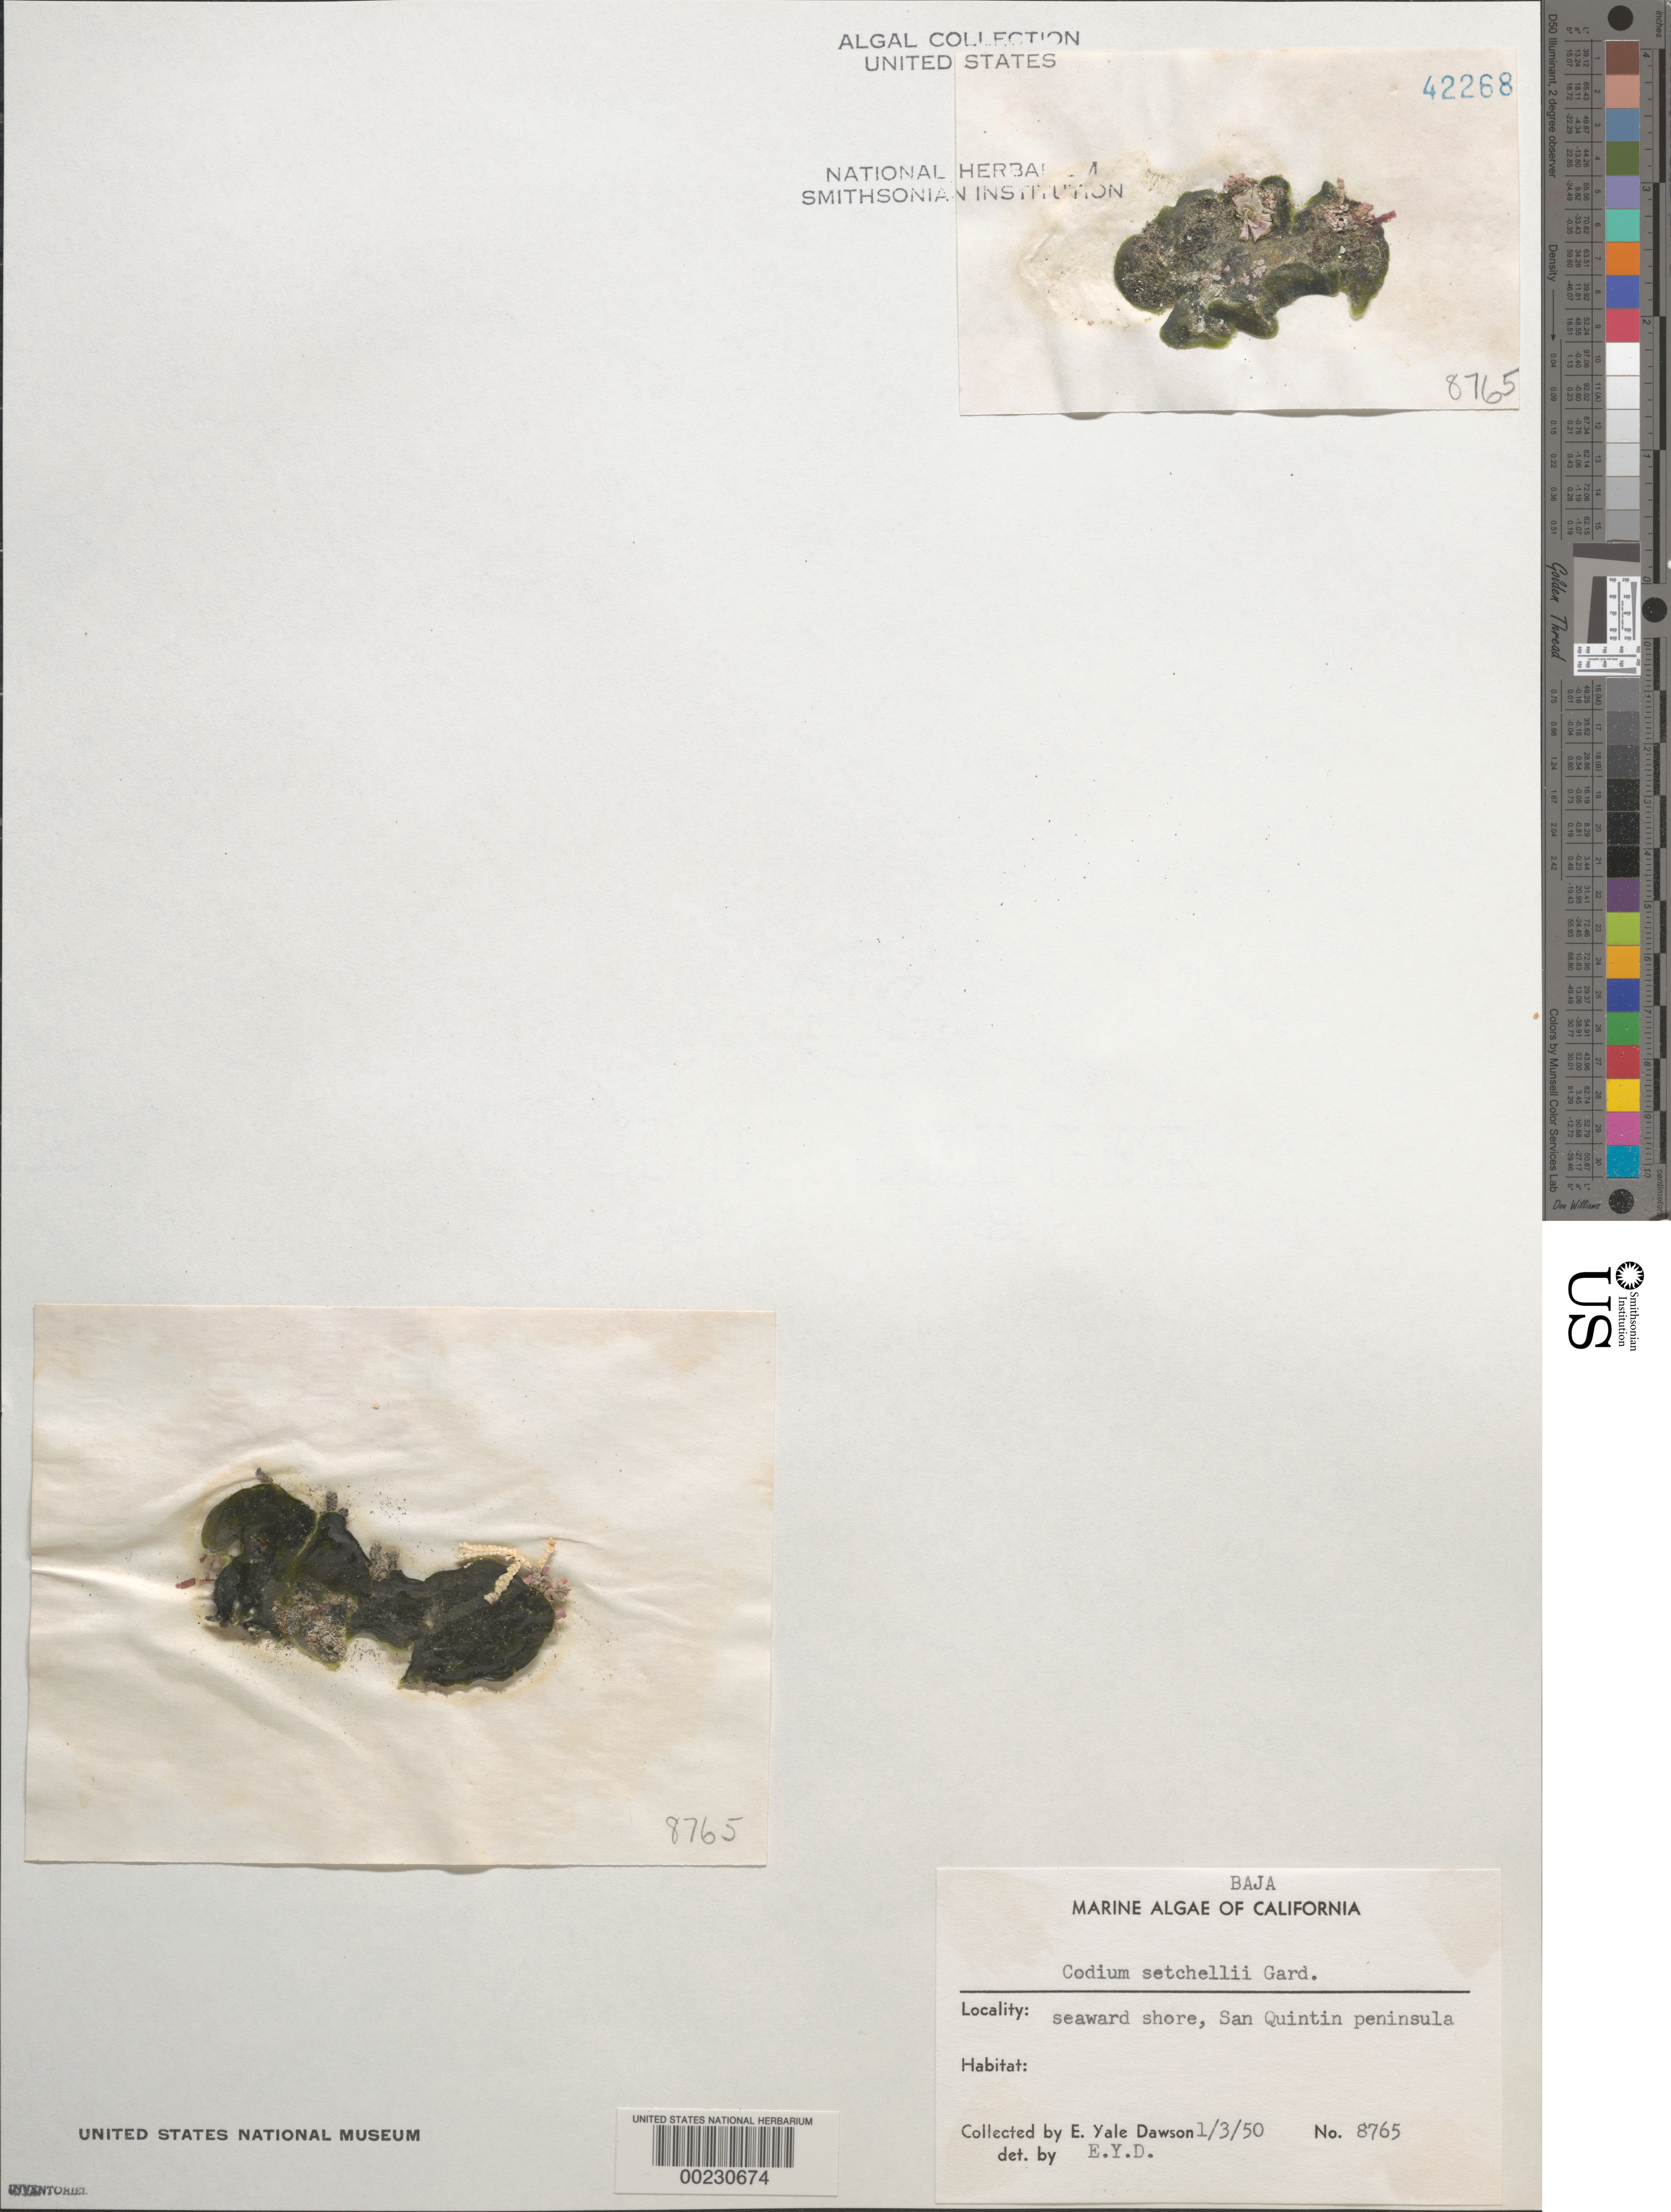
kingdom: Plantae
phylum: Chlorophyta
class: Ulvophyceae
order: Bryopsidales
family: Codiaceae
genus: Codium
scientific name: Codium setchellii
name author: N.L. Gardner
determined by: Dawson, E. Y.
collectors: E. Y. Dawson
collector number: EYD 8765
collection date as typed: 03 Jan 1950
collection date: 1950-01-03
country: Mexico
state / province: Baja California Norte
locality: San Quintin Peninsula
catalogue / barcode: US 42268